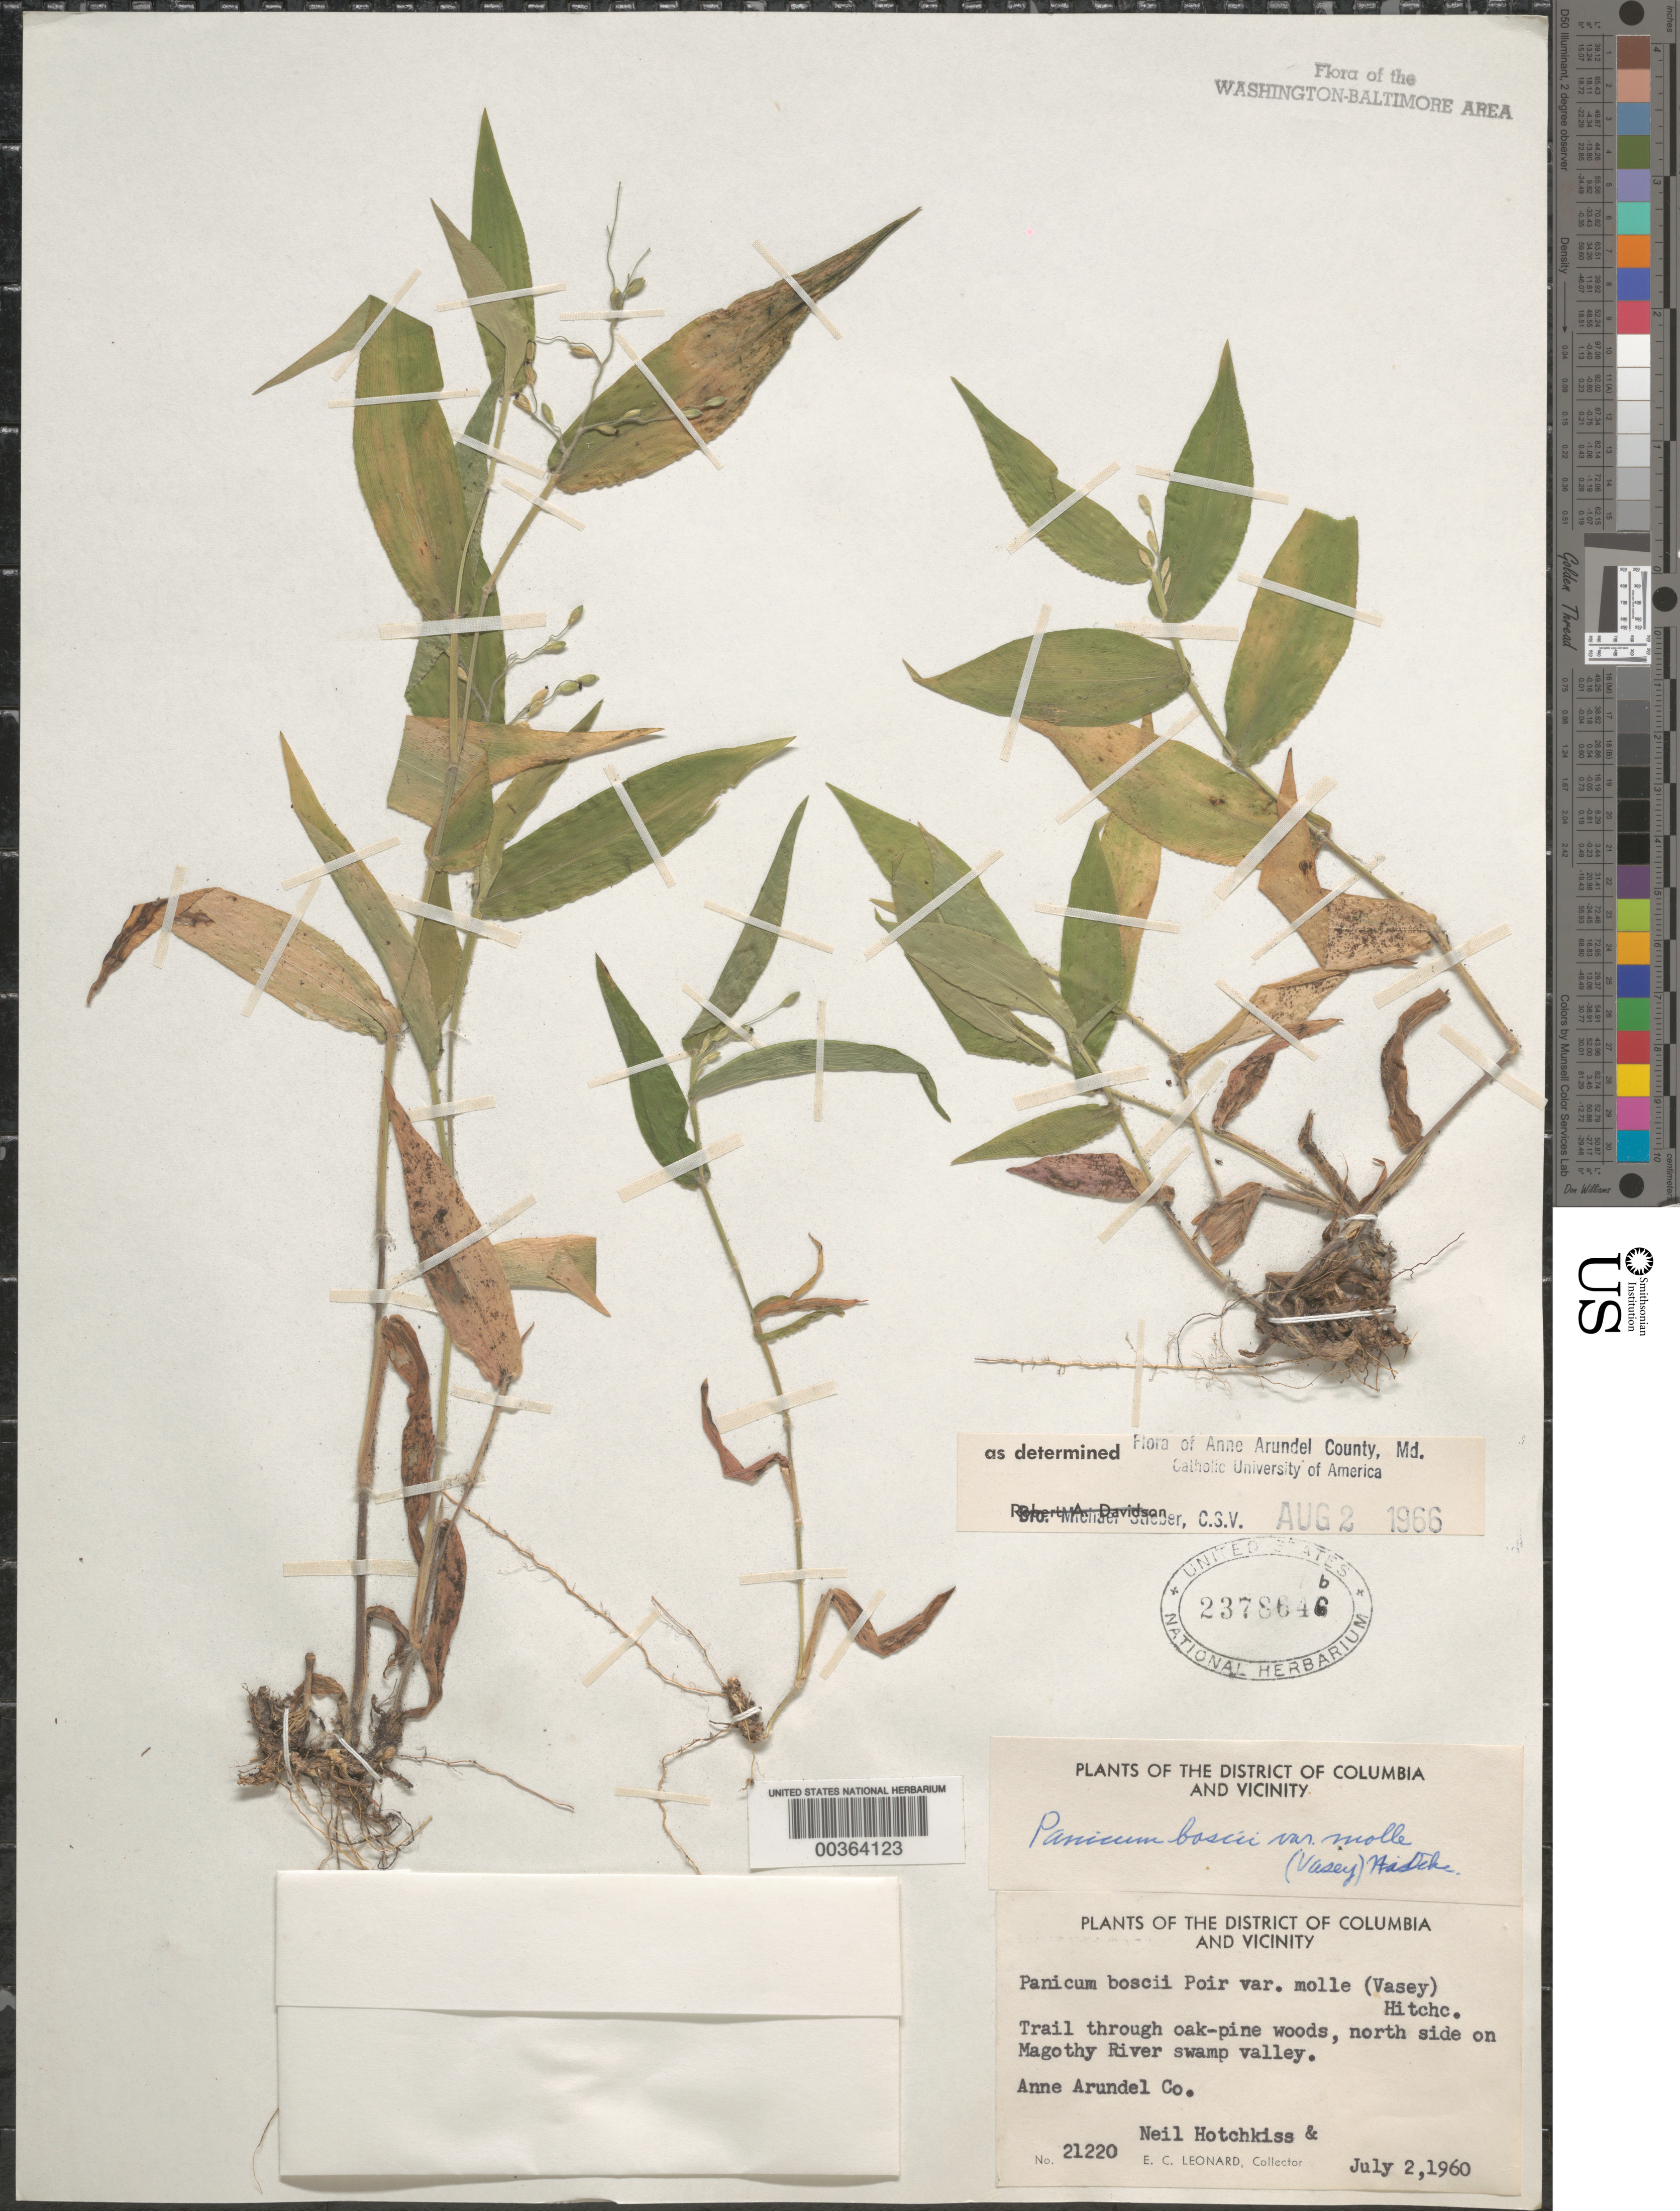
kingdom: Plantae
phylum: Tracheophyta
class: Liliopsida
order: Poales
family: Poaceae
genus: Dichanthelium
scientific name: Dichanthelium boscii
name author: (Poir.) Gould & C.A. Clark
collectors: N. Hotchkiss & E. C. Leonard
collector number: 21220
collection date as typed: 02 Jul 1960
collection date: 1960-07-02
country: United States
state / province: Maryland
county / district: Anne Arundel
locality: Magothy River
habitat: Trail through oak-pine woods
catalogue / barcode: US 2378646